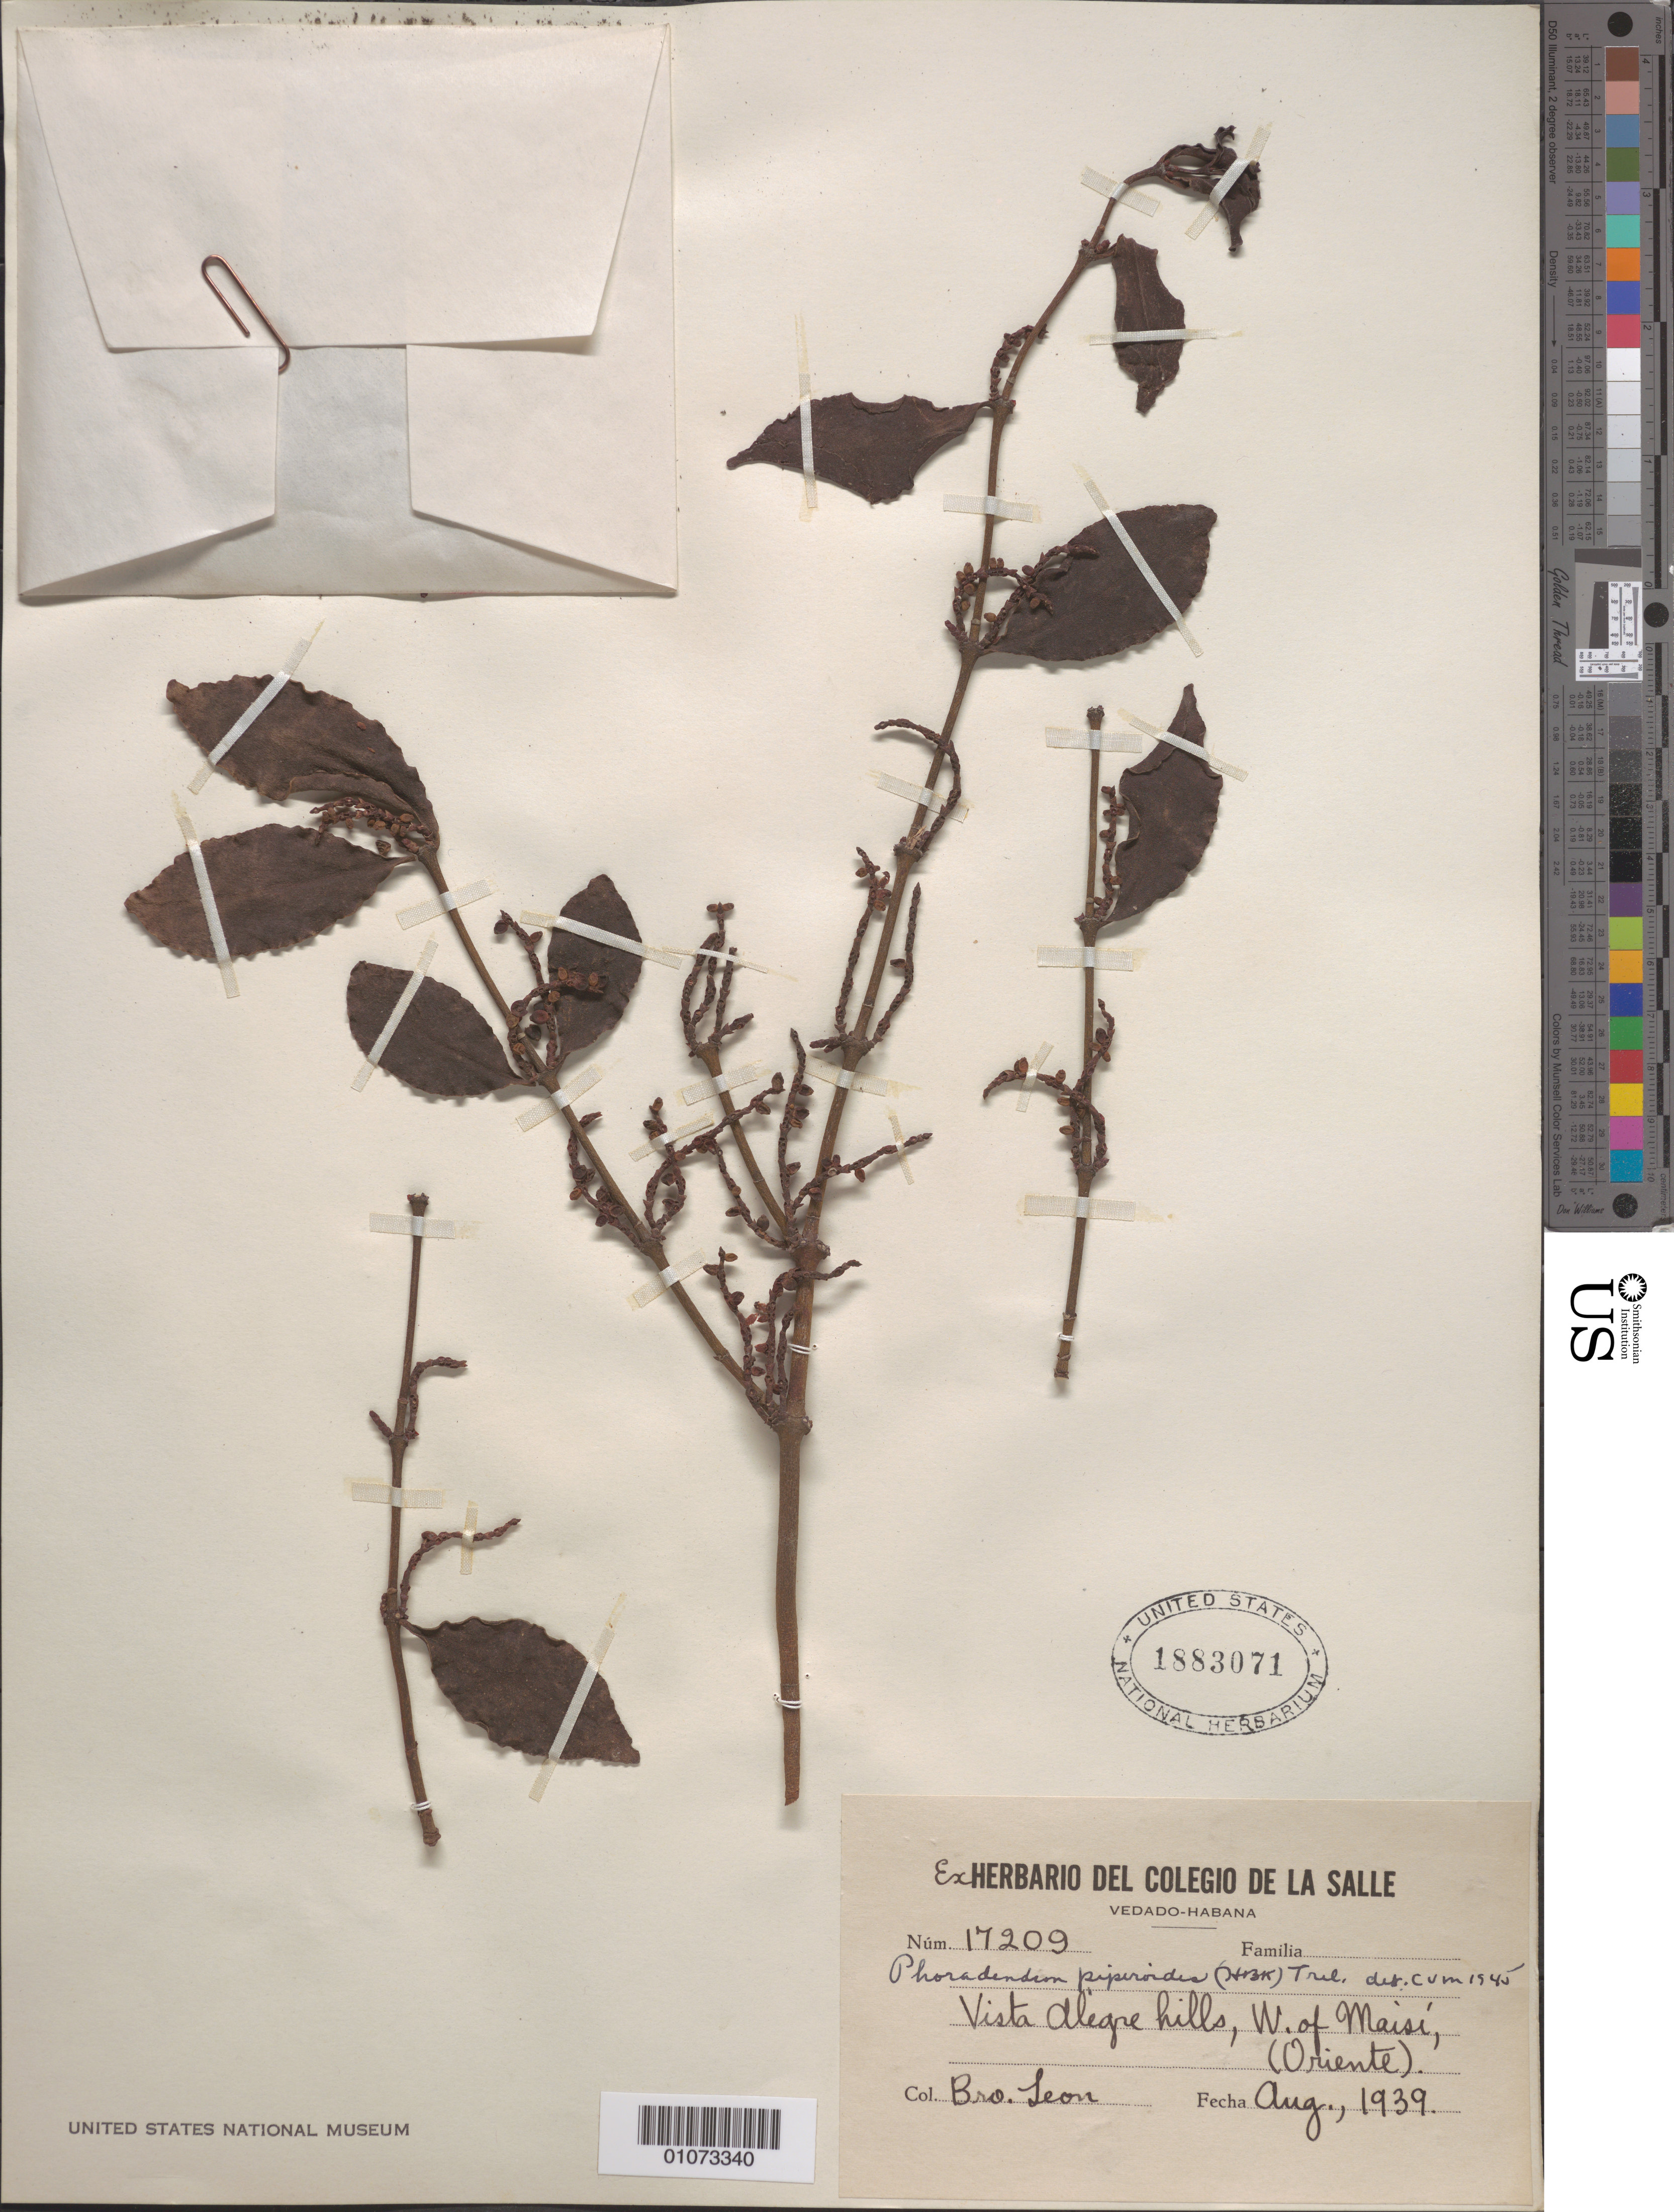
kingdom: Plantae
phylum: Tracheophyta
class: Magnoliopsida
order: Santalales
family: Viscaceae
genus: Phoradendron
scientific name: Phoradendron piperoides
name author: (Kunth) Trel.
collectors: Bro. León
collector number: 17209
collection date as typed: Aug 1939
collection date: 1939-08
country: Cuba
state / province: Oriente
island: Cuba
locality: Viste Alegre hills, W of Maisi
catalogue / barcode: US 1883071